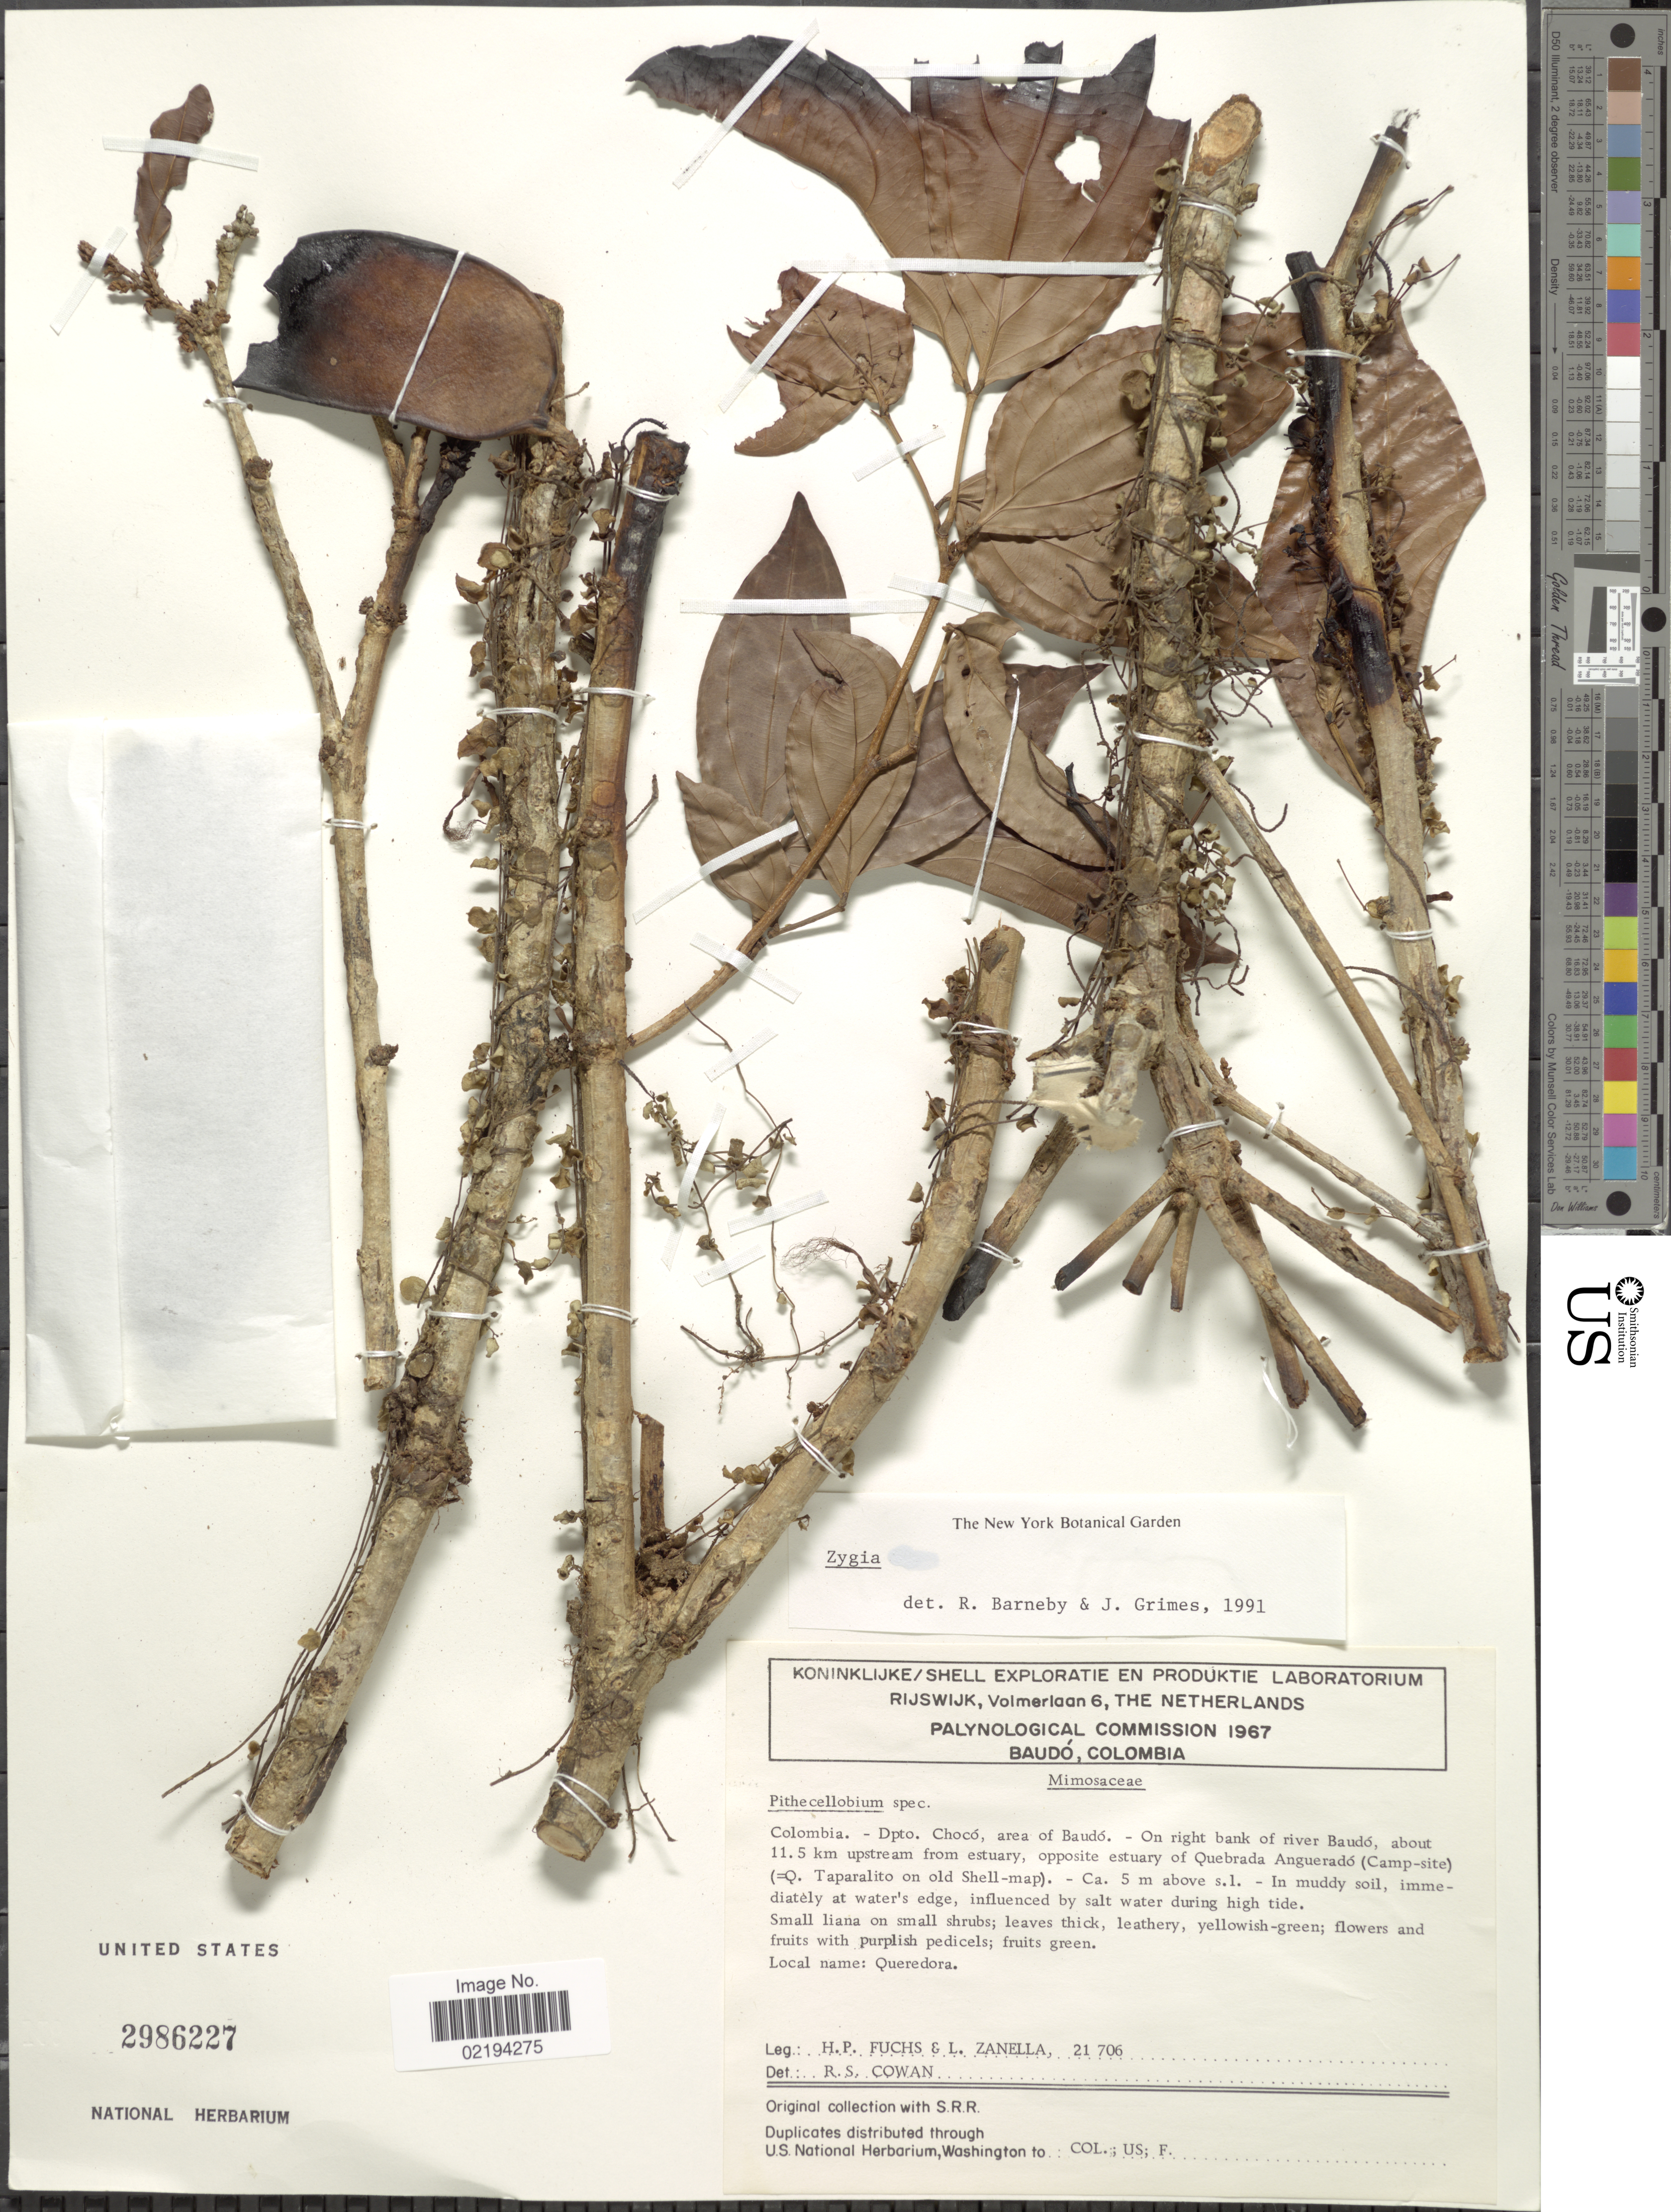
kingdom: Plantae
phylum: Tracheophyta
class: Magnoliopsida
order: Fabales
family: Fabaceae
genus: Zygia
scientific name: Zygia sp.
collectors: H. P. Fuchs & L. Zanella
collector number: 21706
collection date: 1967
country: Colombia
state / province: Chocó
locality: Area of Baudo, on right bank of river Baudo, about 11.5 km upstream from estuary, opposite estuary of Quebrada Anguerado (Camp-site).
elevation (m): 5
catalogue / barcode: US 2986227